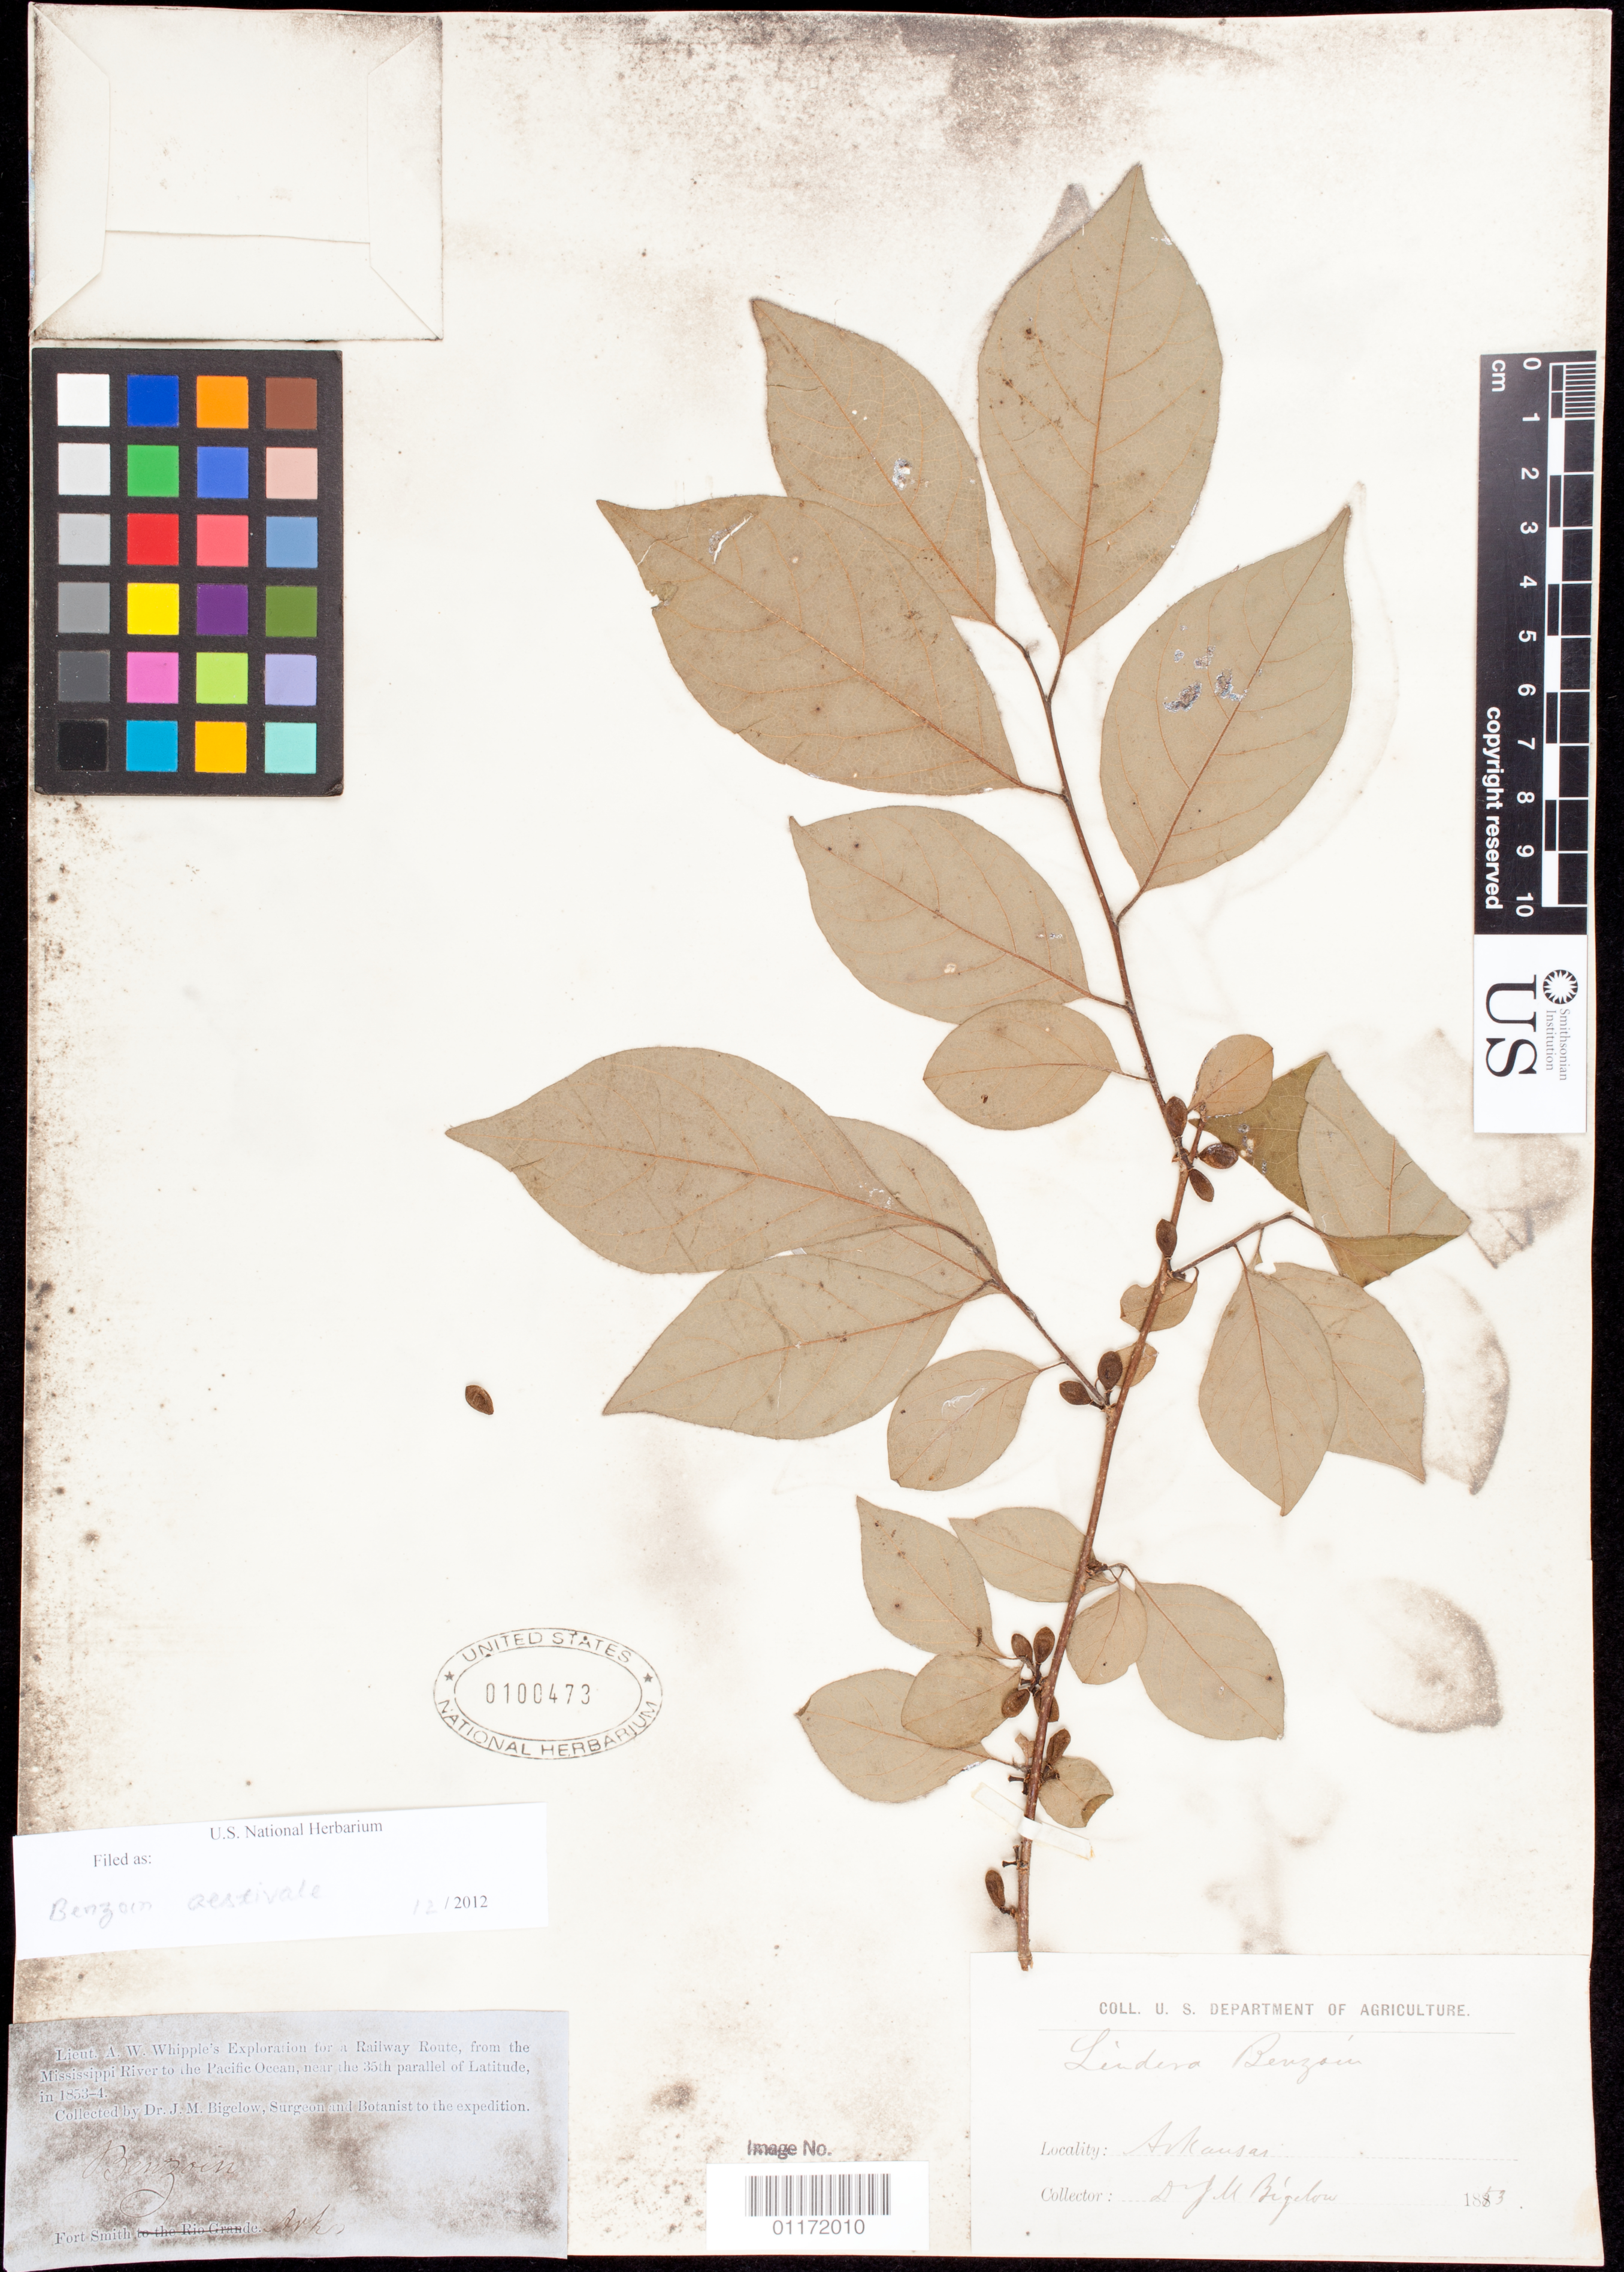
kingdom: Plantae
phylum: Tracheophyta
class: Magnoliopsida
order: Laurales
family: Lauraceae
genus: Lindera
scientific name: Lindera benzoin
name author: (L.) Blume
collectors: J. M. Bigelow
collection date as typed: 1853 to -- --- 1854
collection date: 1853/1854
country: United States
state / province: Arkansas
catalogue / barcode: US 100473